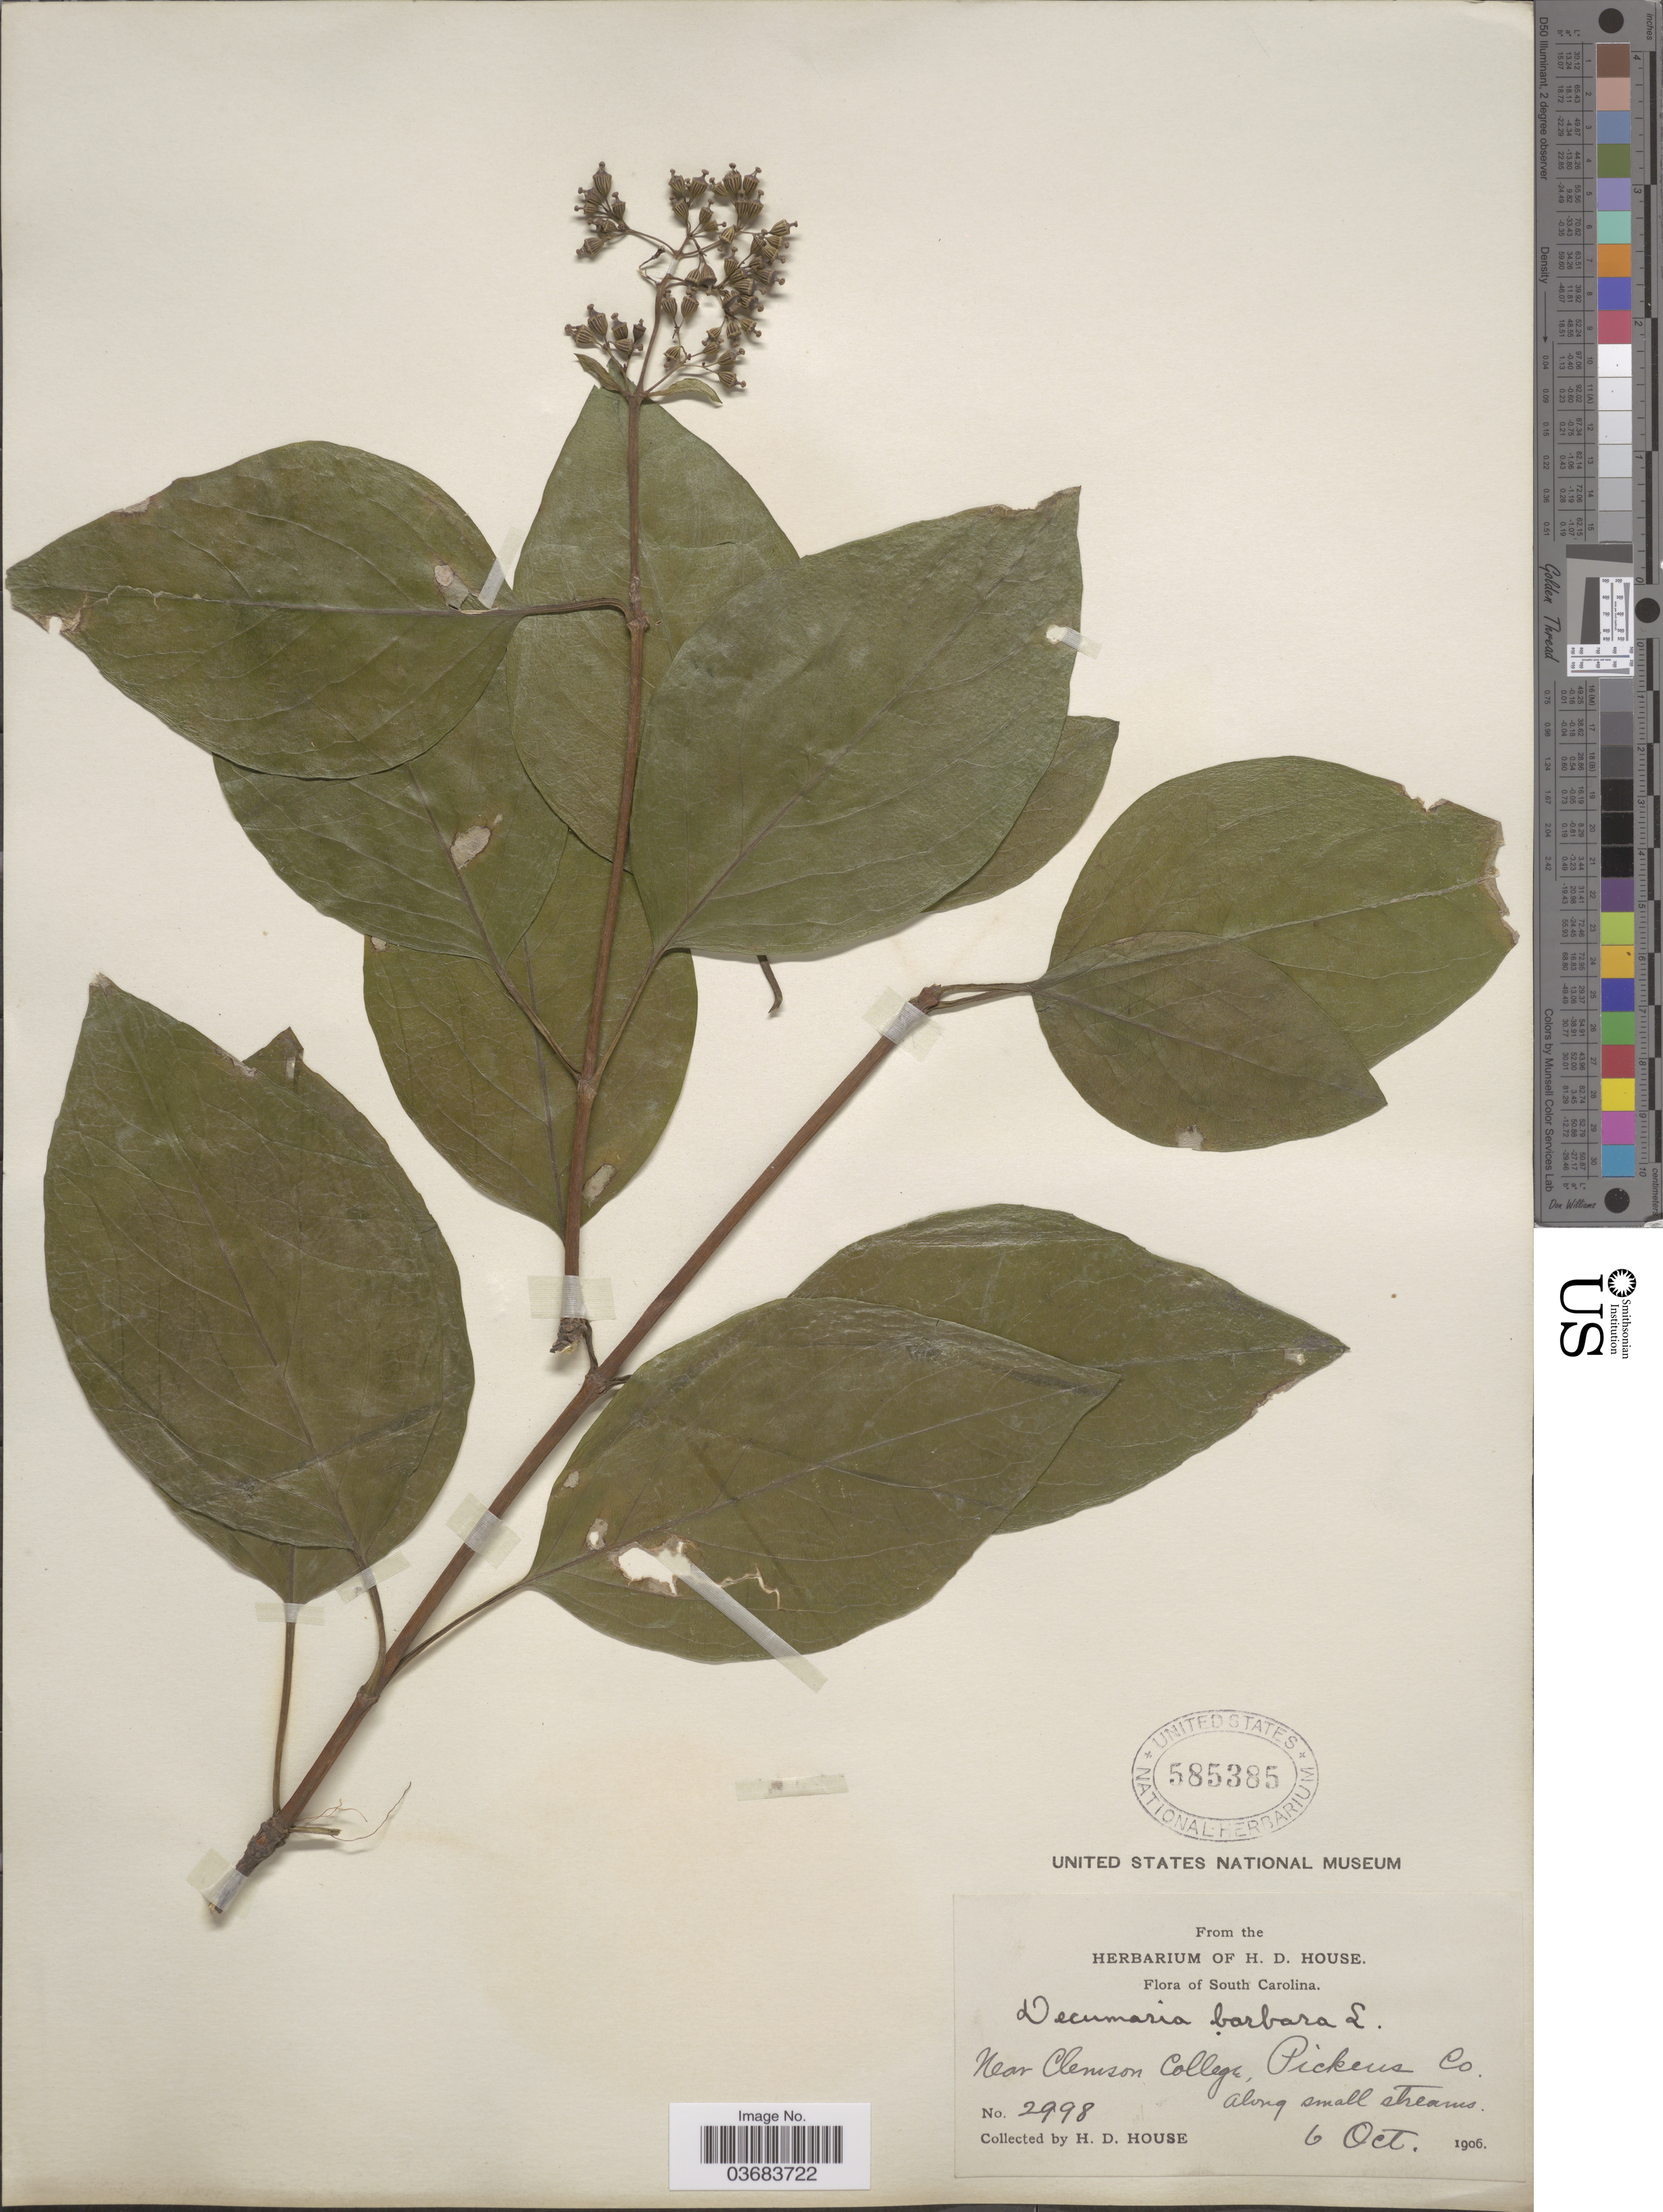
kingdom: Plantae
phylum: Tracheophyta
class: Magnoliopsida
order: Cornales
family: Hydrangeaceae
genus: Hydrangea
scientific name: Hydrangea barbara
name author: (L.) Bernd Schulz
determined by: Strong, Mark T., (BOT), Smithsonian Institution - National Museum of Natural History (UNITED STATES)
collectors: H. D. House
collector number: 2998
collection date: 1906-10-06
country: United States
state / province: South Carolina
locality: Near Clemson College, Pickens Co. Along small streams.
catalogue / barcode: US 585385